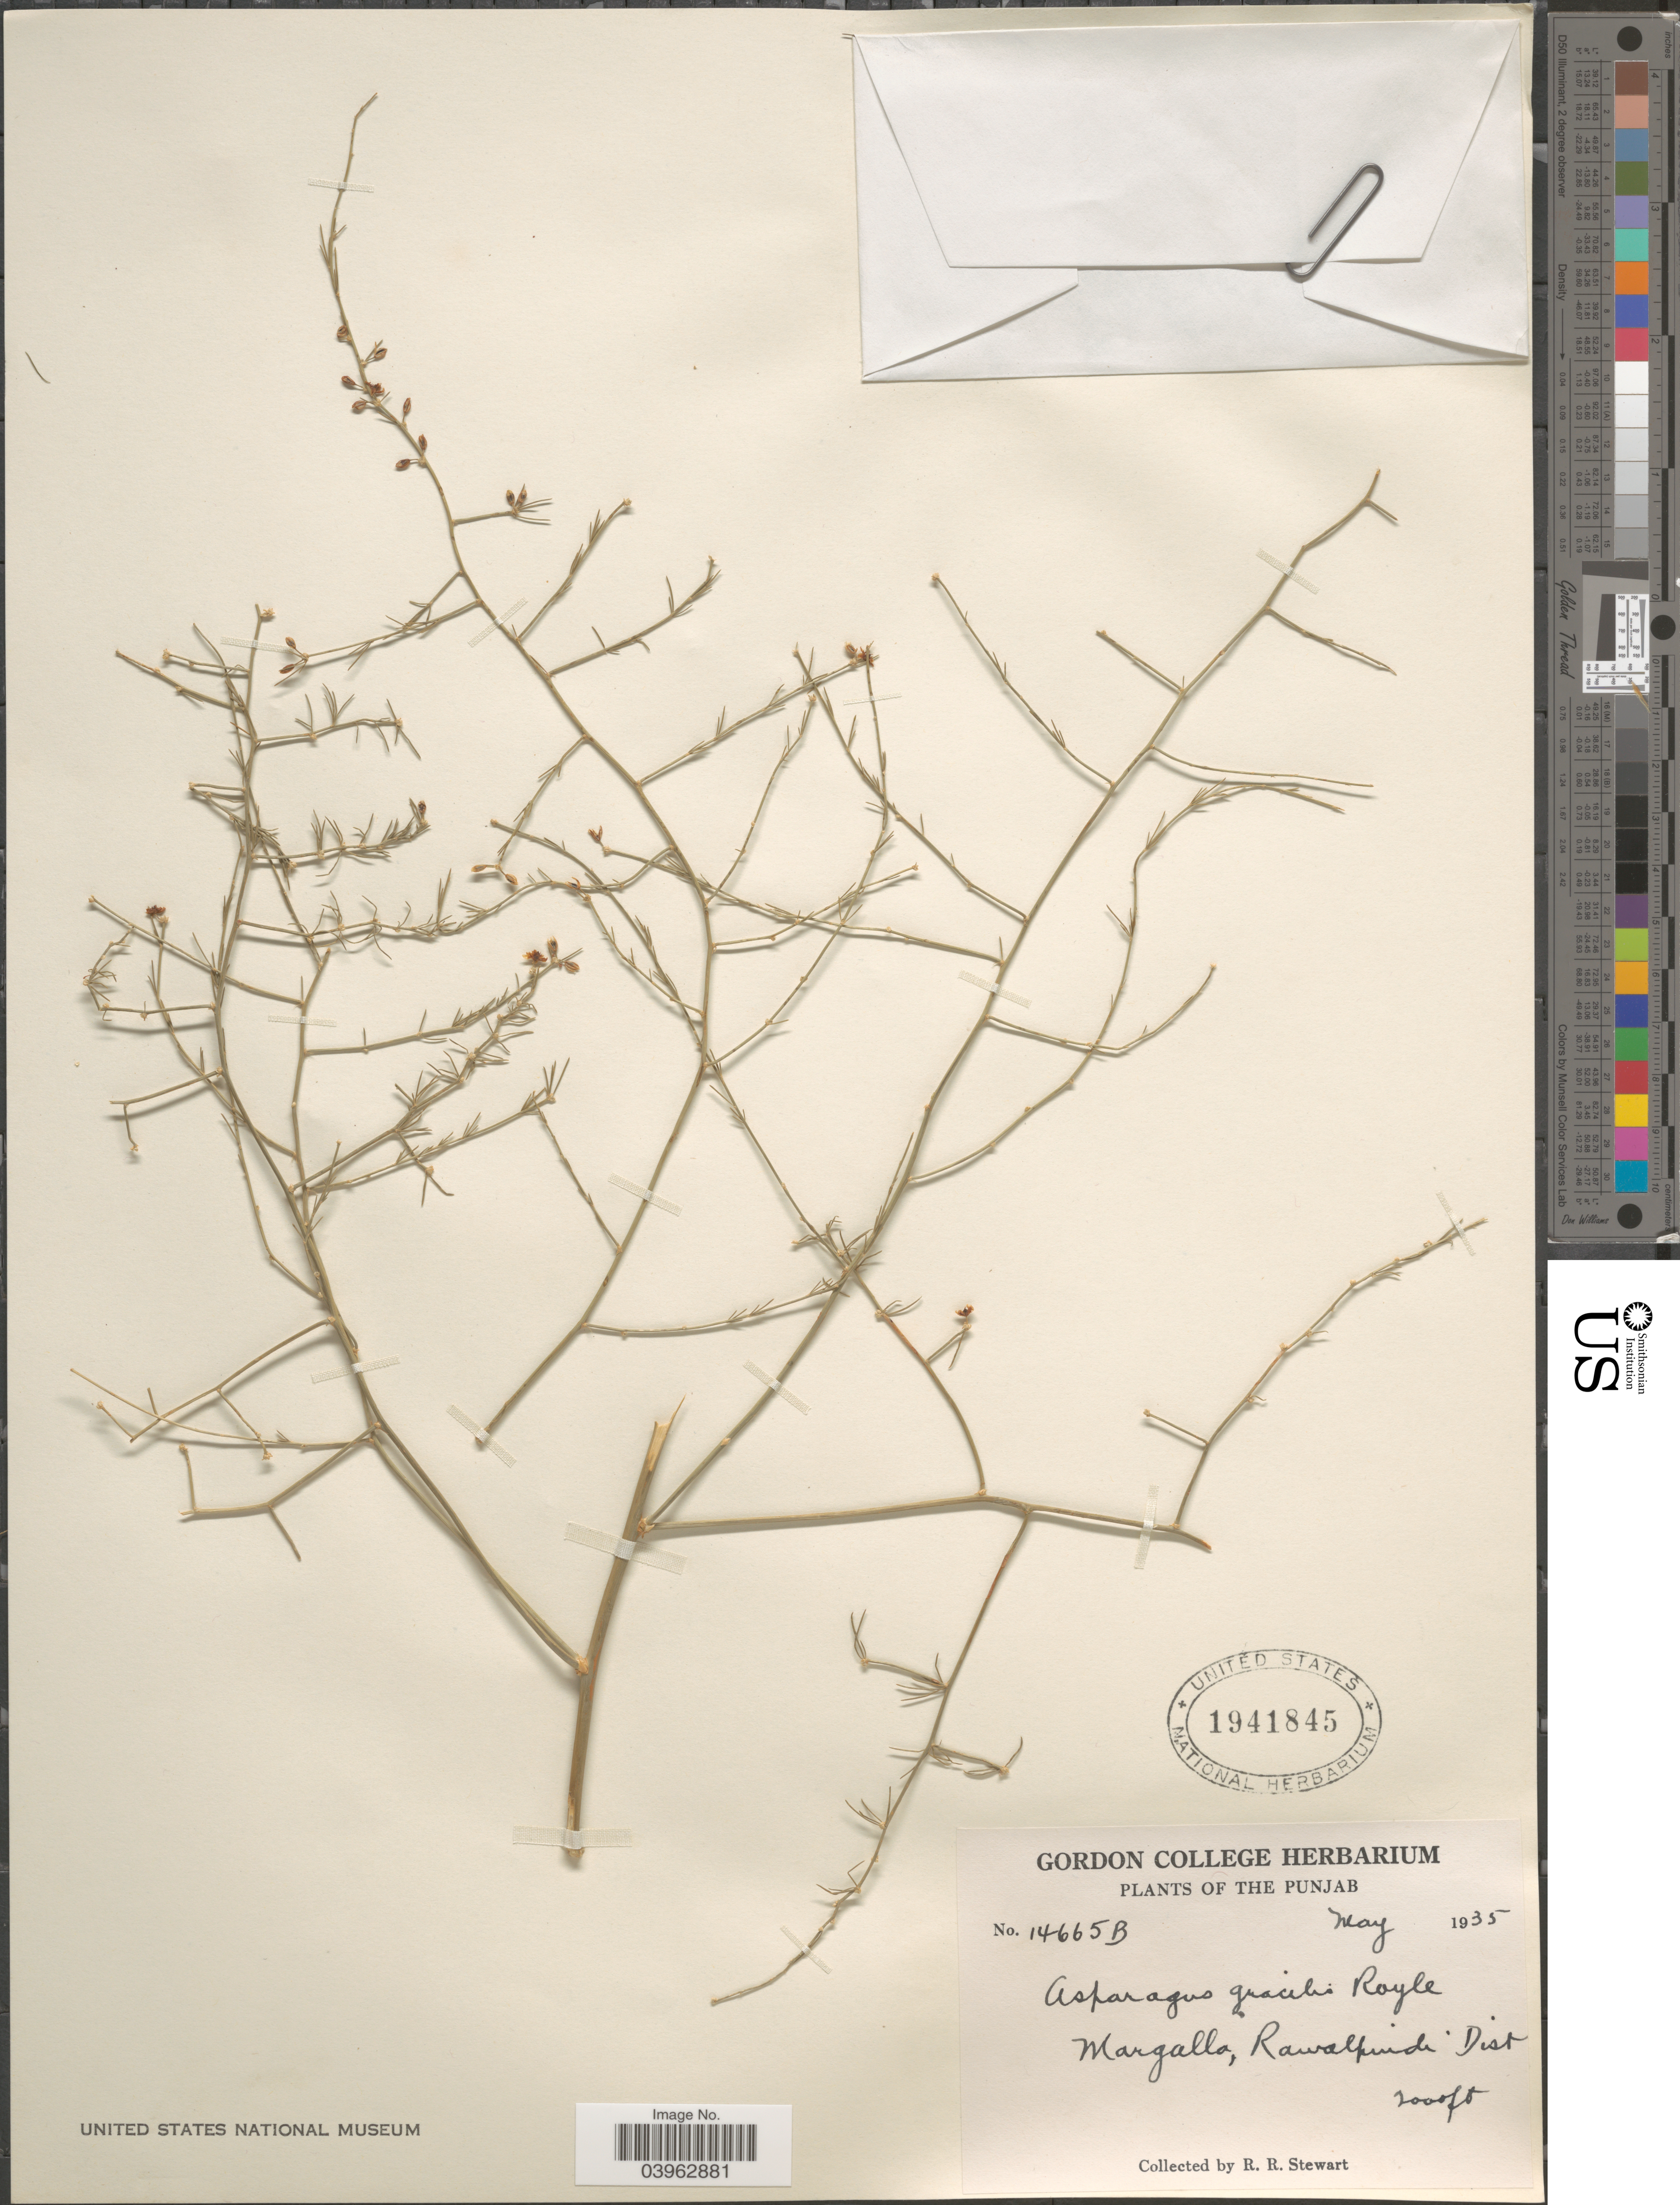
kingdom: Plantae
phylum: Tracheophyta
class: Liliopsida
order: Asparagales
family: Asparagaceae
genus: Asparagus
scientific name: Asparagus gracilis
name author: Salisb.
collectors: R. Stewart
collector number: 14665B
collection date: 1935-05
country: Pakistan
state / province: Punjab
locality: The Punjab. Margalla, Rawalpindi Dist.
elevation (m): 610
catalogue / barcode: US 1941845